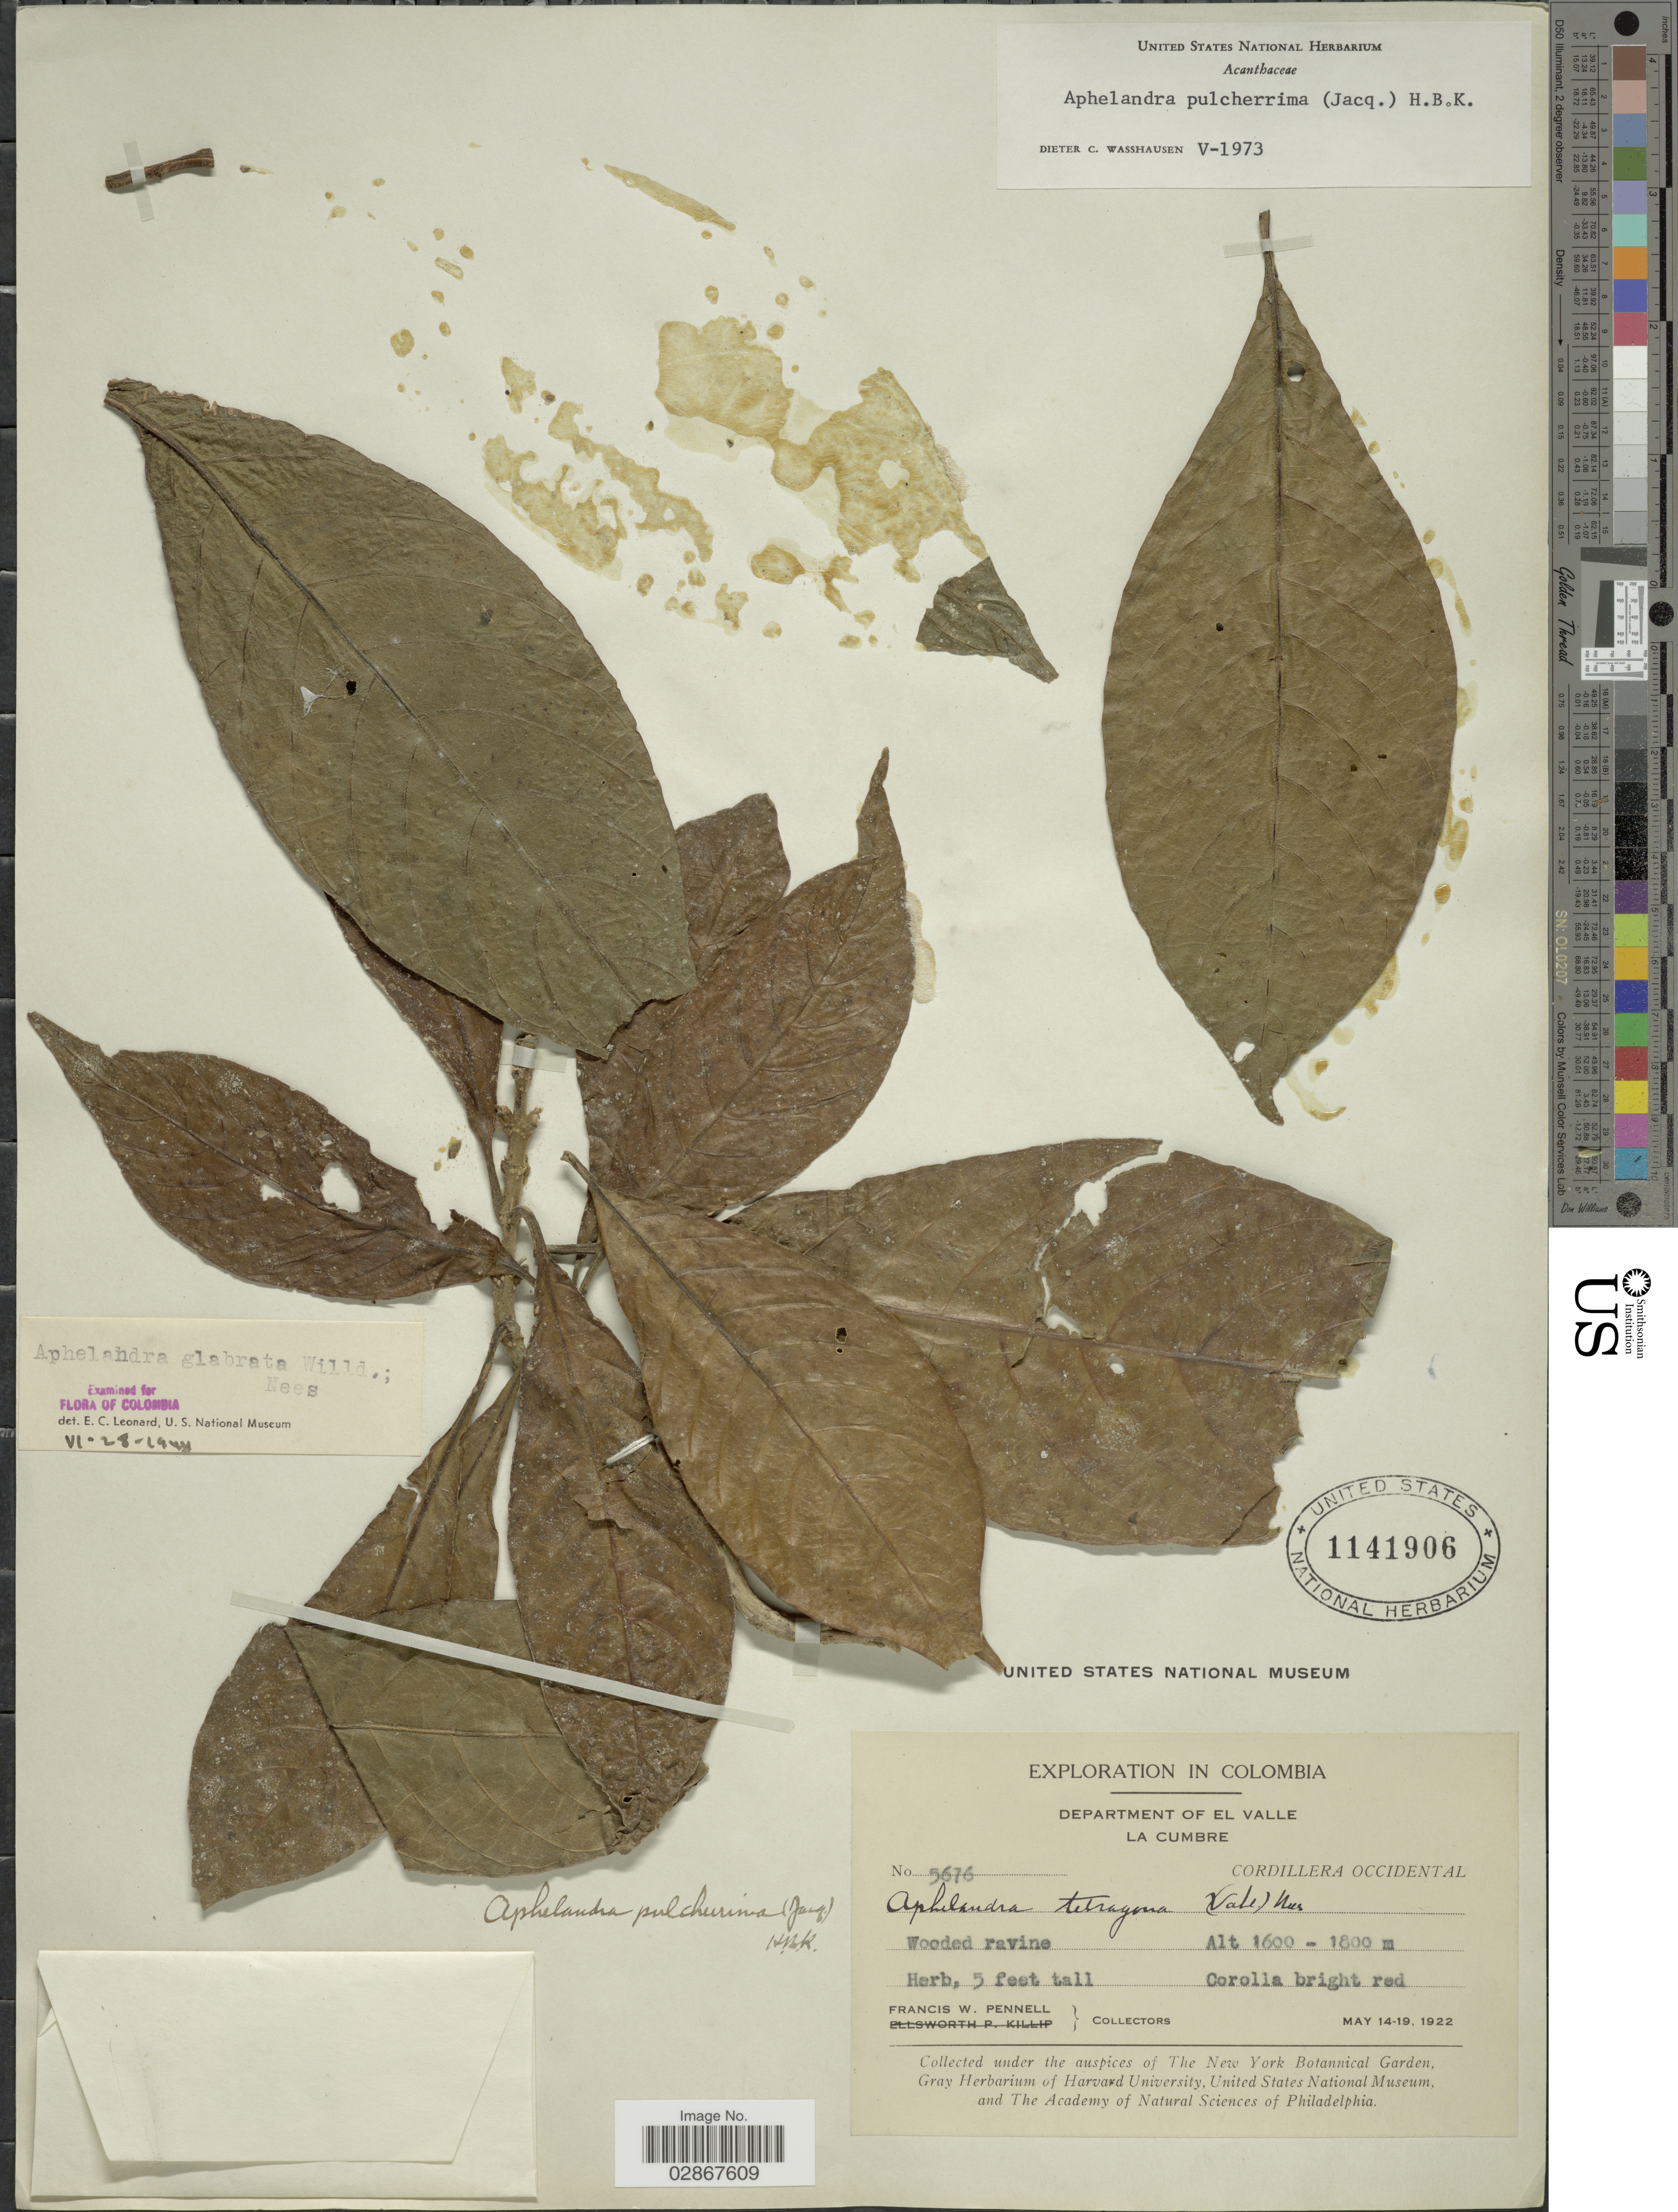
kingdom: Plantae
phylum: Tracheophyta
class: Magnoliopsida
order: Lamiales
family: Acanthaceae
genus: Aphelandra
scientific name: Aphelandra pulcherrima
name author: (Jacq.) Kunth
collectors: F. W. Pennell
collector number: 5676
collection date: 1922-05-14/1922-05-19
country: Colombia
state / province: Valle del Cauca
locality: Department of El Valle. La Cumbre. Cordillera Occidental.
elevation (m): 1600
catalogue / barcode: US 1141906